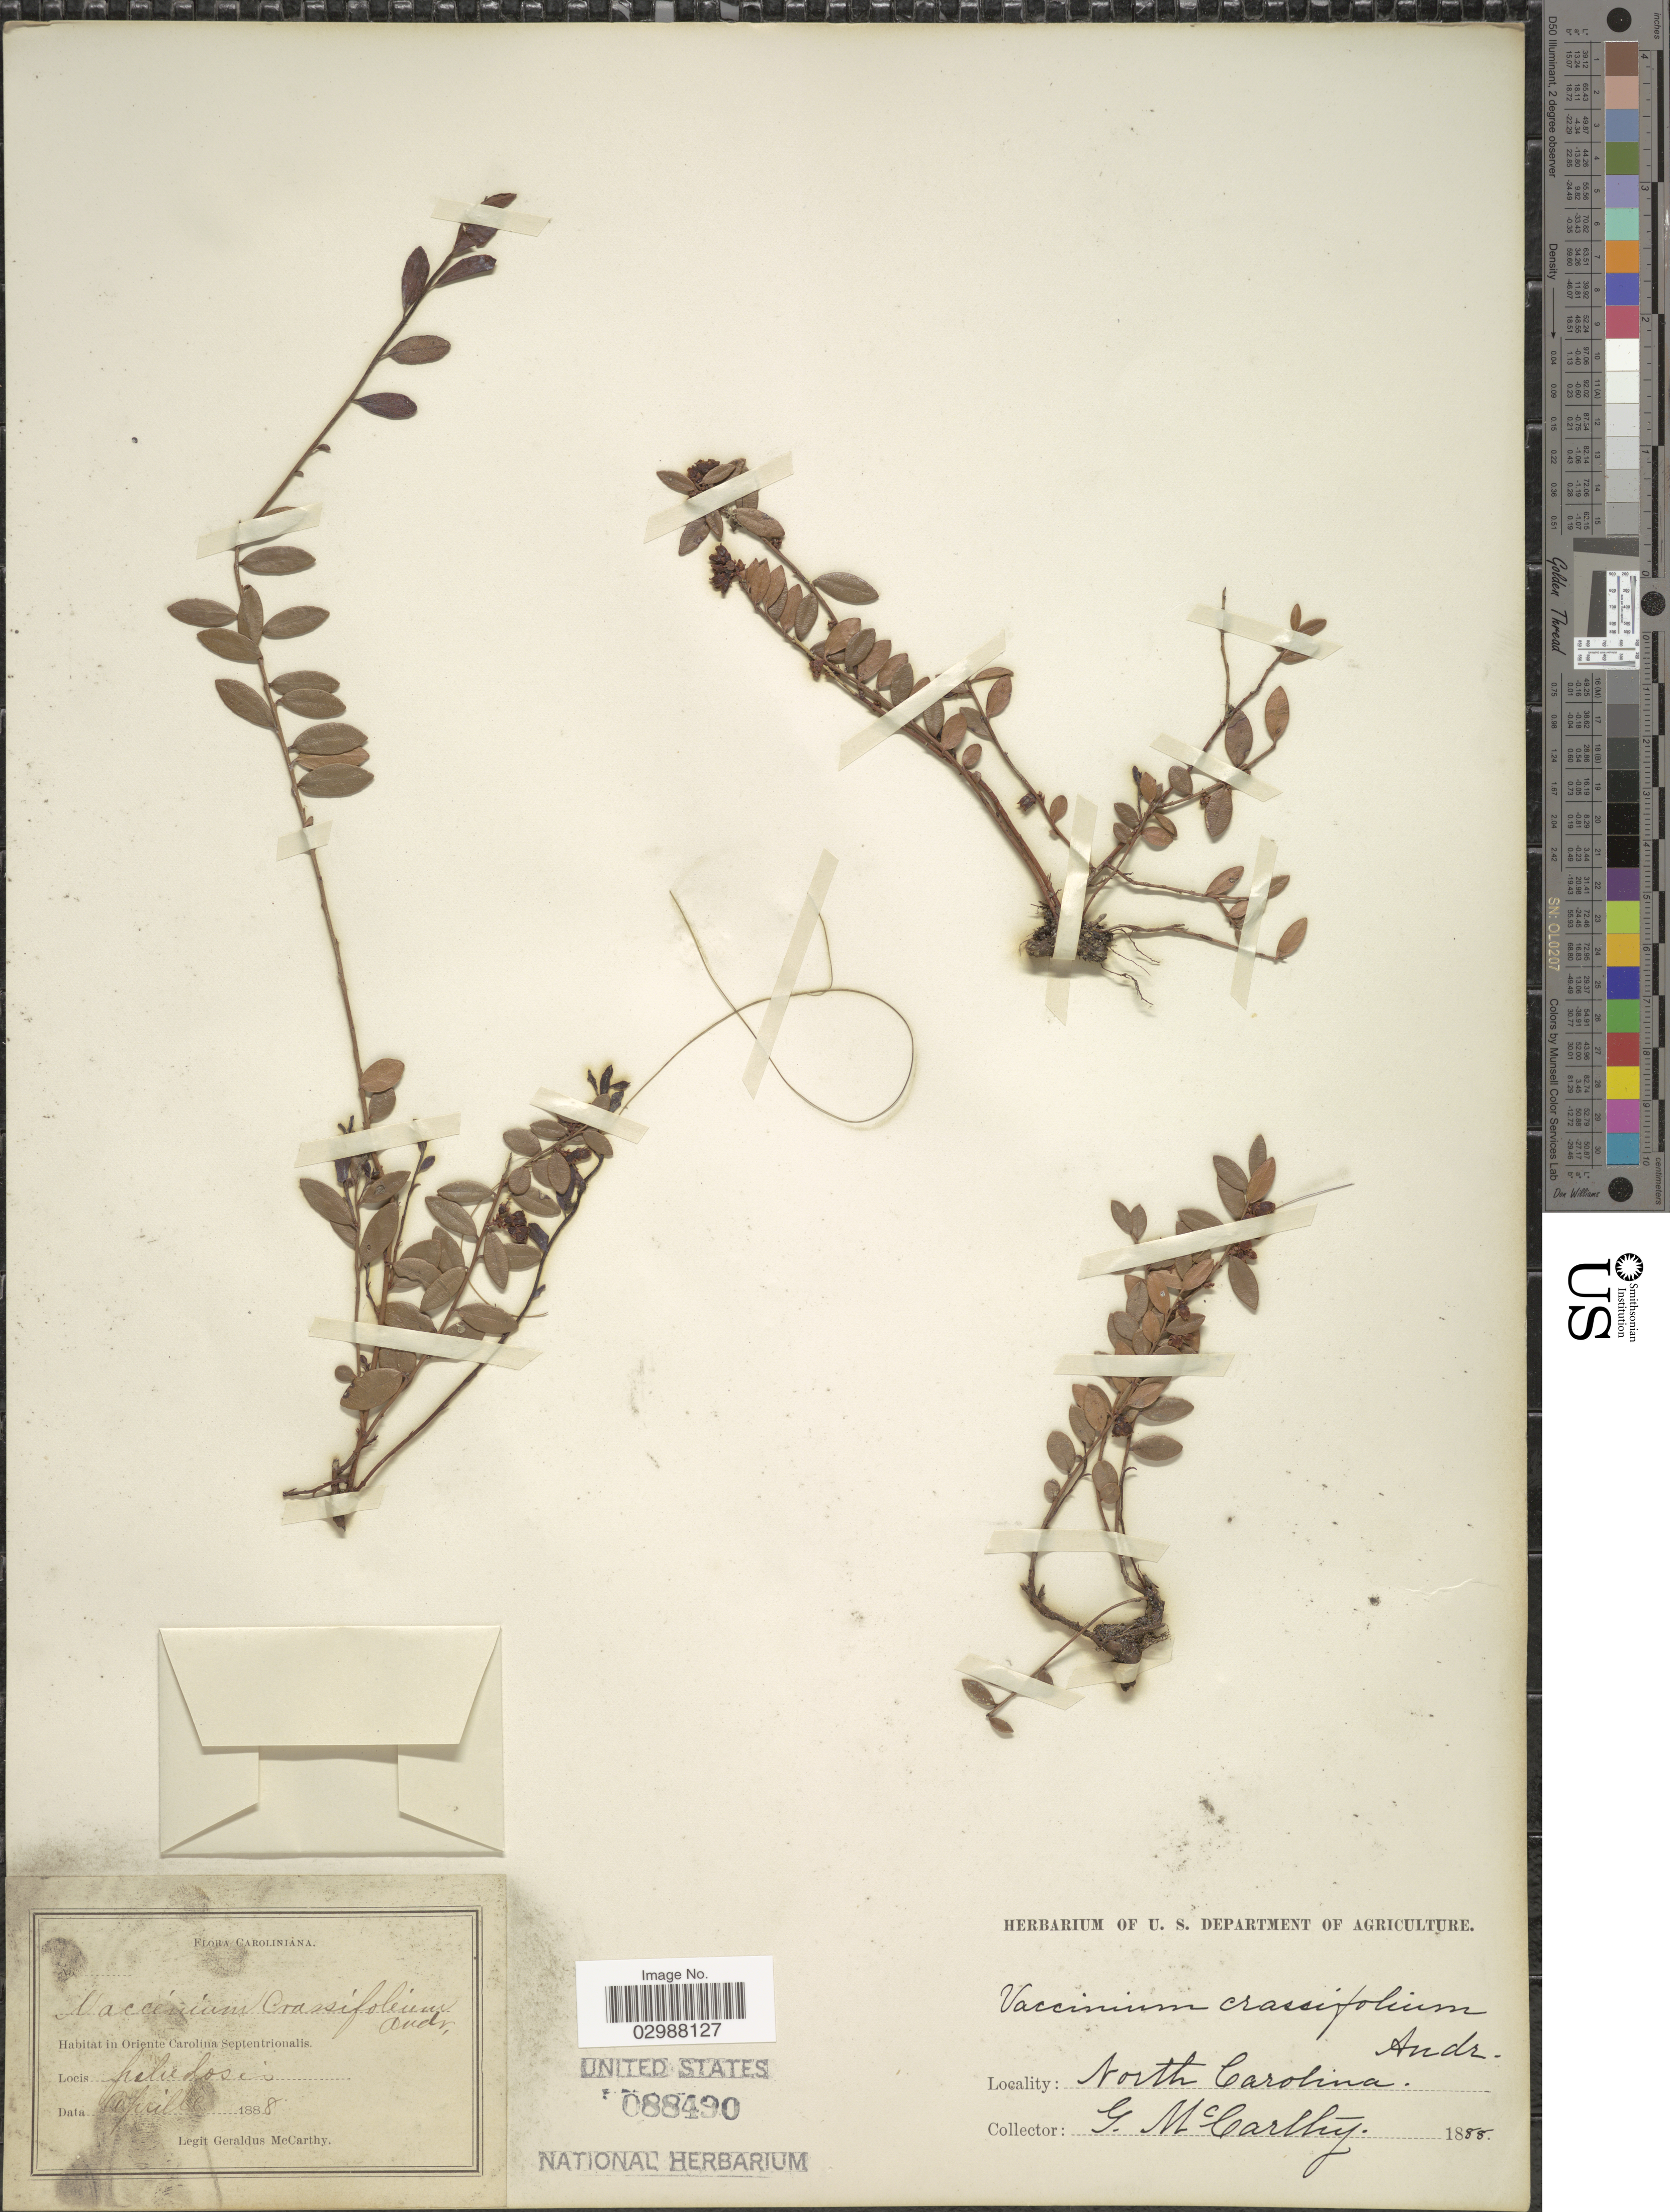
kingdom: Plantae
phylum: Tracheophyta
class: Magnoliopsida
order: Ericales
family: Ericaceae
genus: Vaccinium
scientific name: Vaccinium crassifolium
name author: Andrews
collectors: M. McCarthy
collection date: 1888-04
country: United States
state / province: North Carolina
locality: In Oriente Carolina Septentrionalis.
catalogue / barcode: US 88490